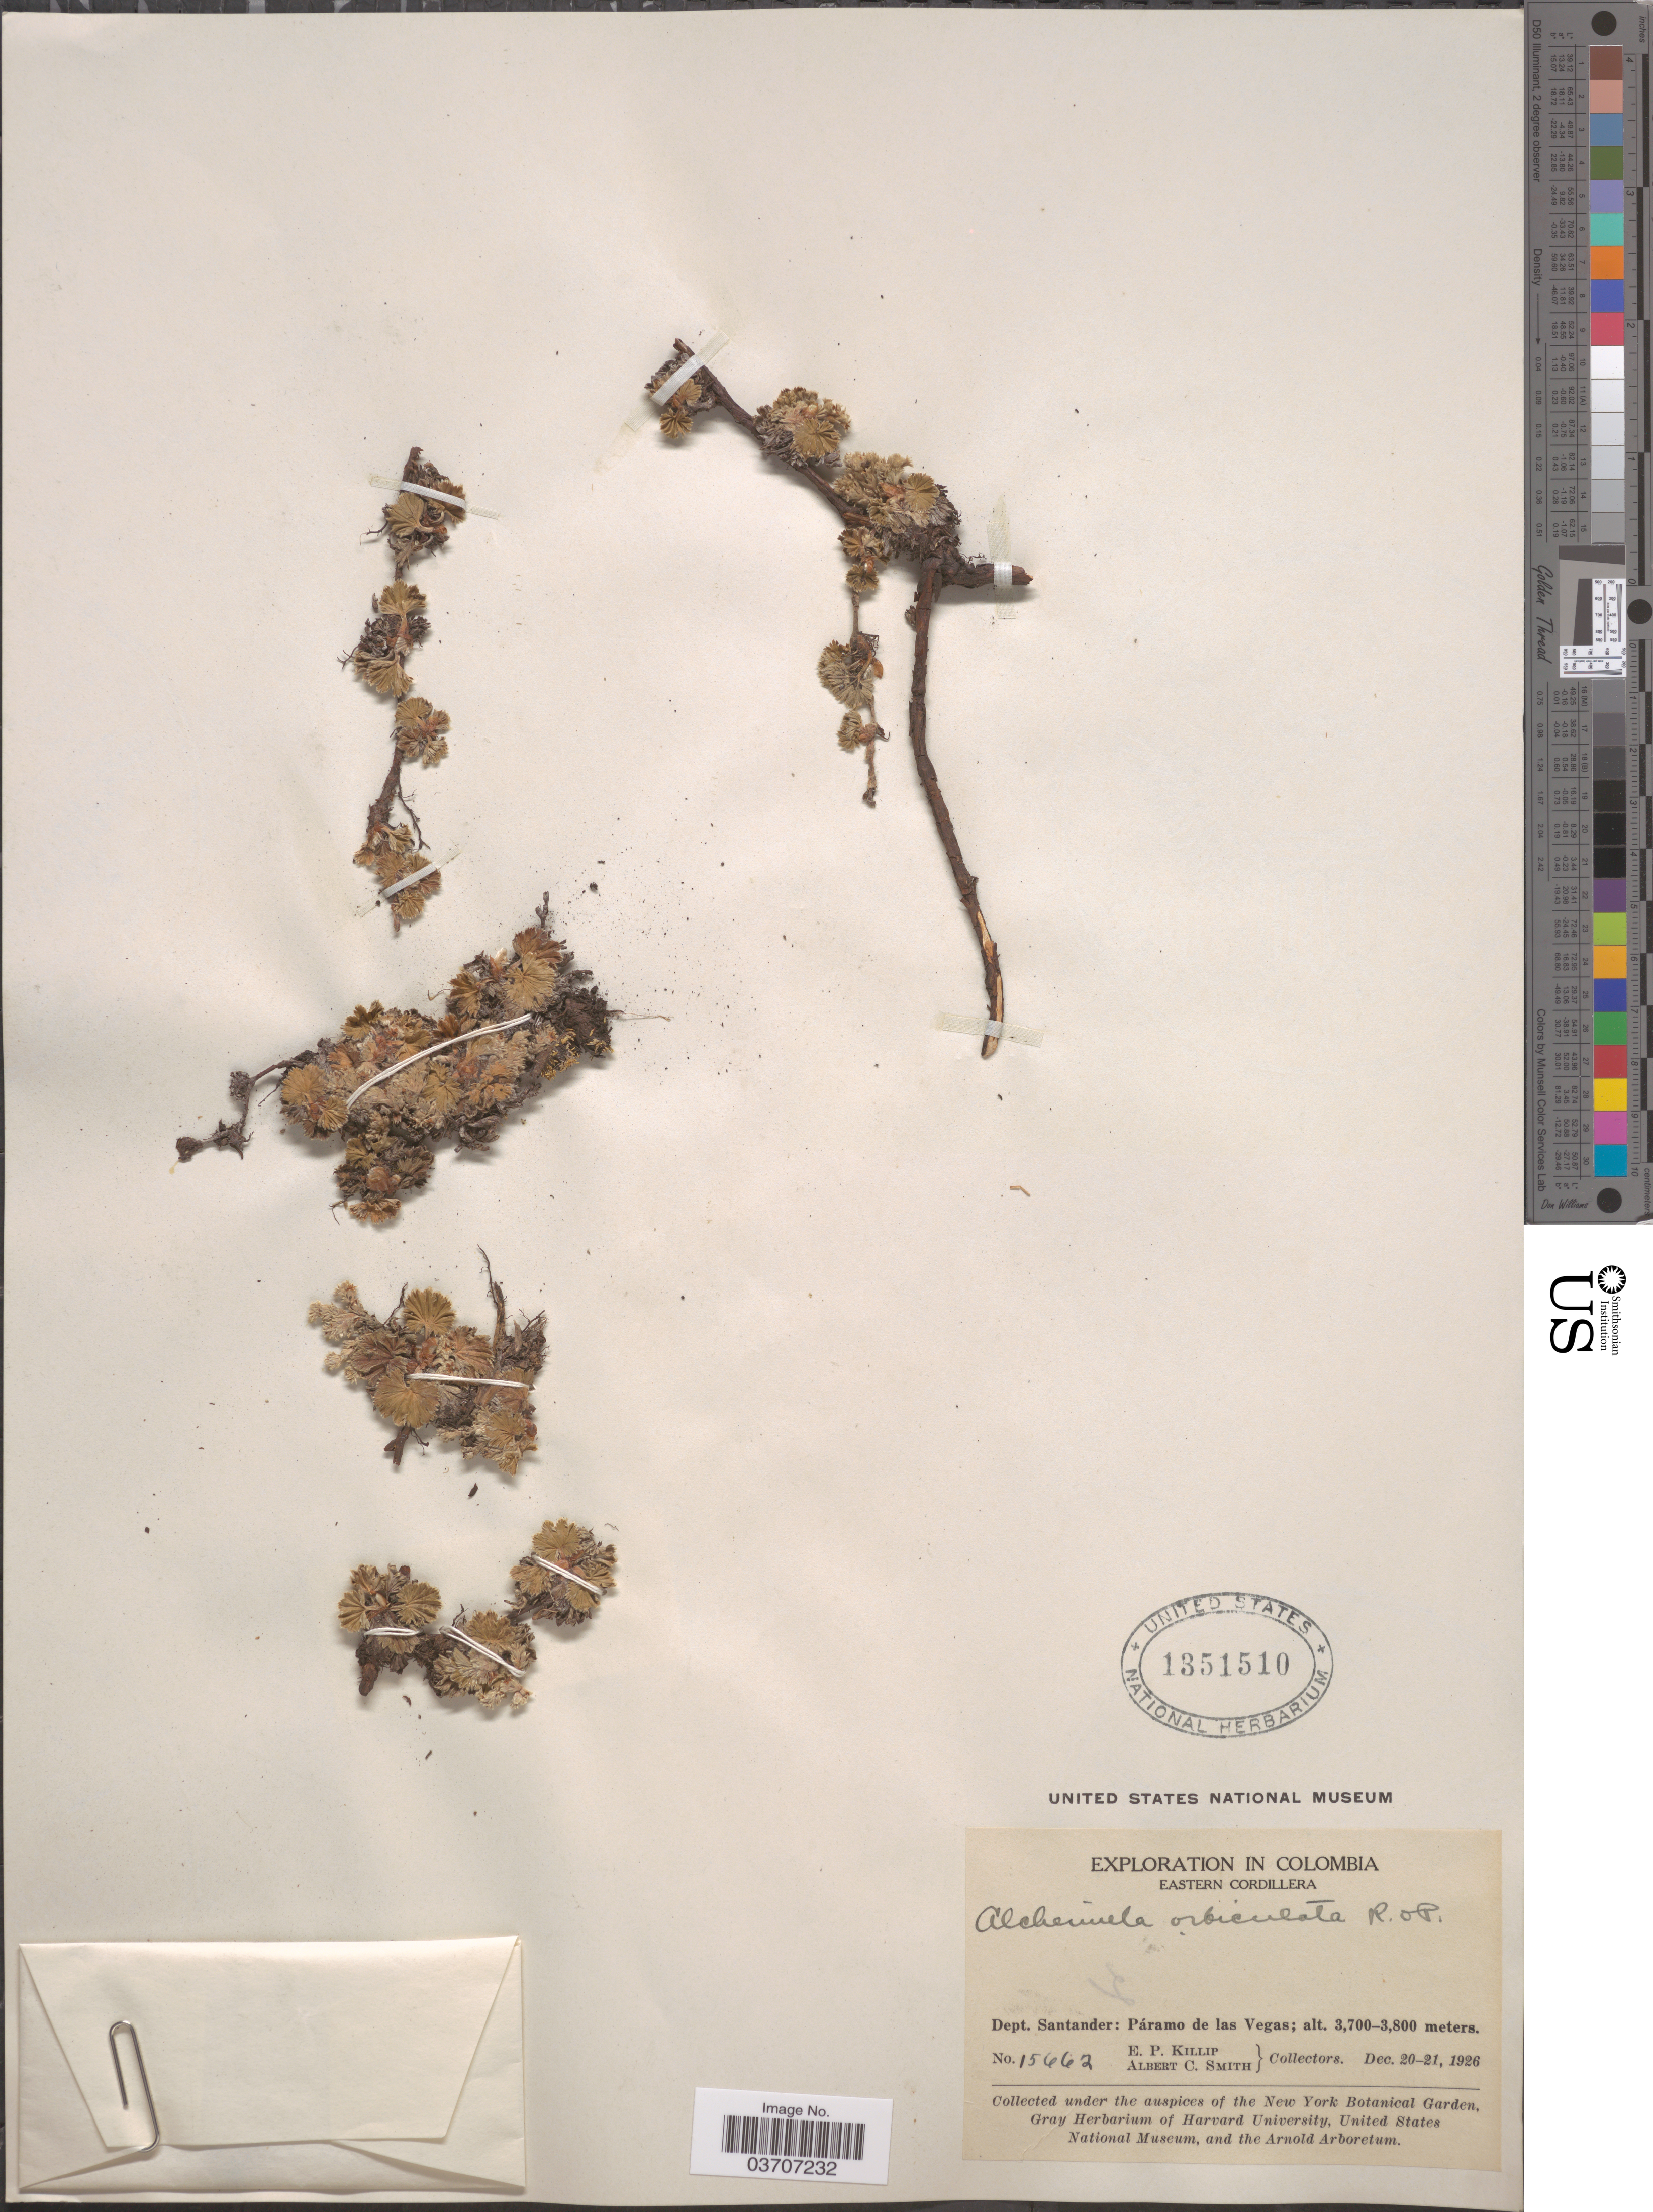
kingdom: Plantae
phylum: Tracheophyta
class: Magnoliopsida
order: Rosales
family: Rosaceae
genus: Lachemilla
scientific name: Lachemilla orbiculata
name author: (Ruiz & Pav.) Rydb.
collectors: E. P. Killip & A. C. Smith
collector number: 15662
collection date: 1926-12-20/1926-12-21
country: Colombia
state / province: Santander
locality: Eastern Cordillera. Dept. Santander: Páramo de las Vegas.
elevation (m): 3700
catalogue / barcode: US 1351510